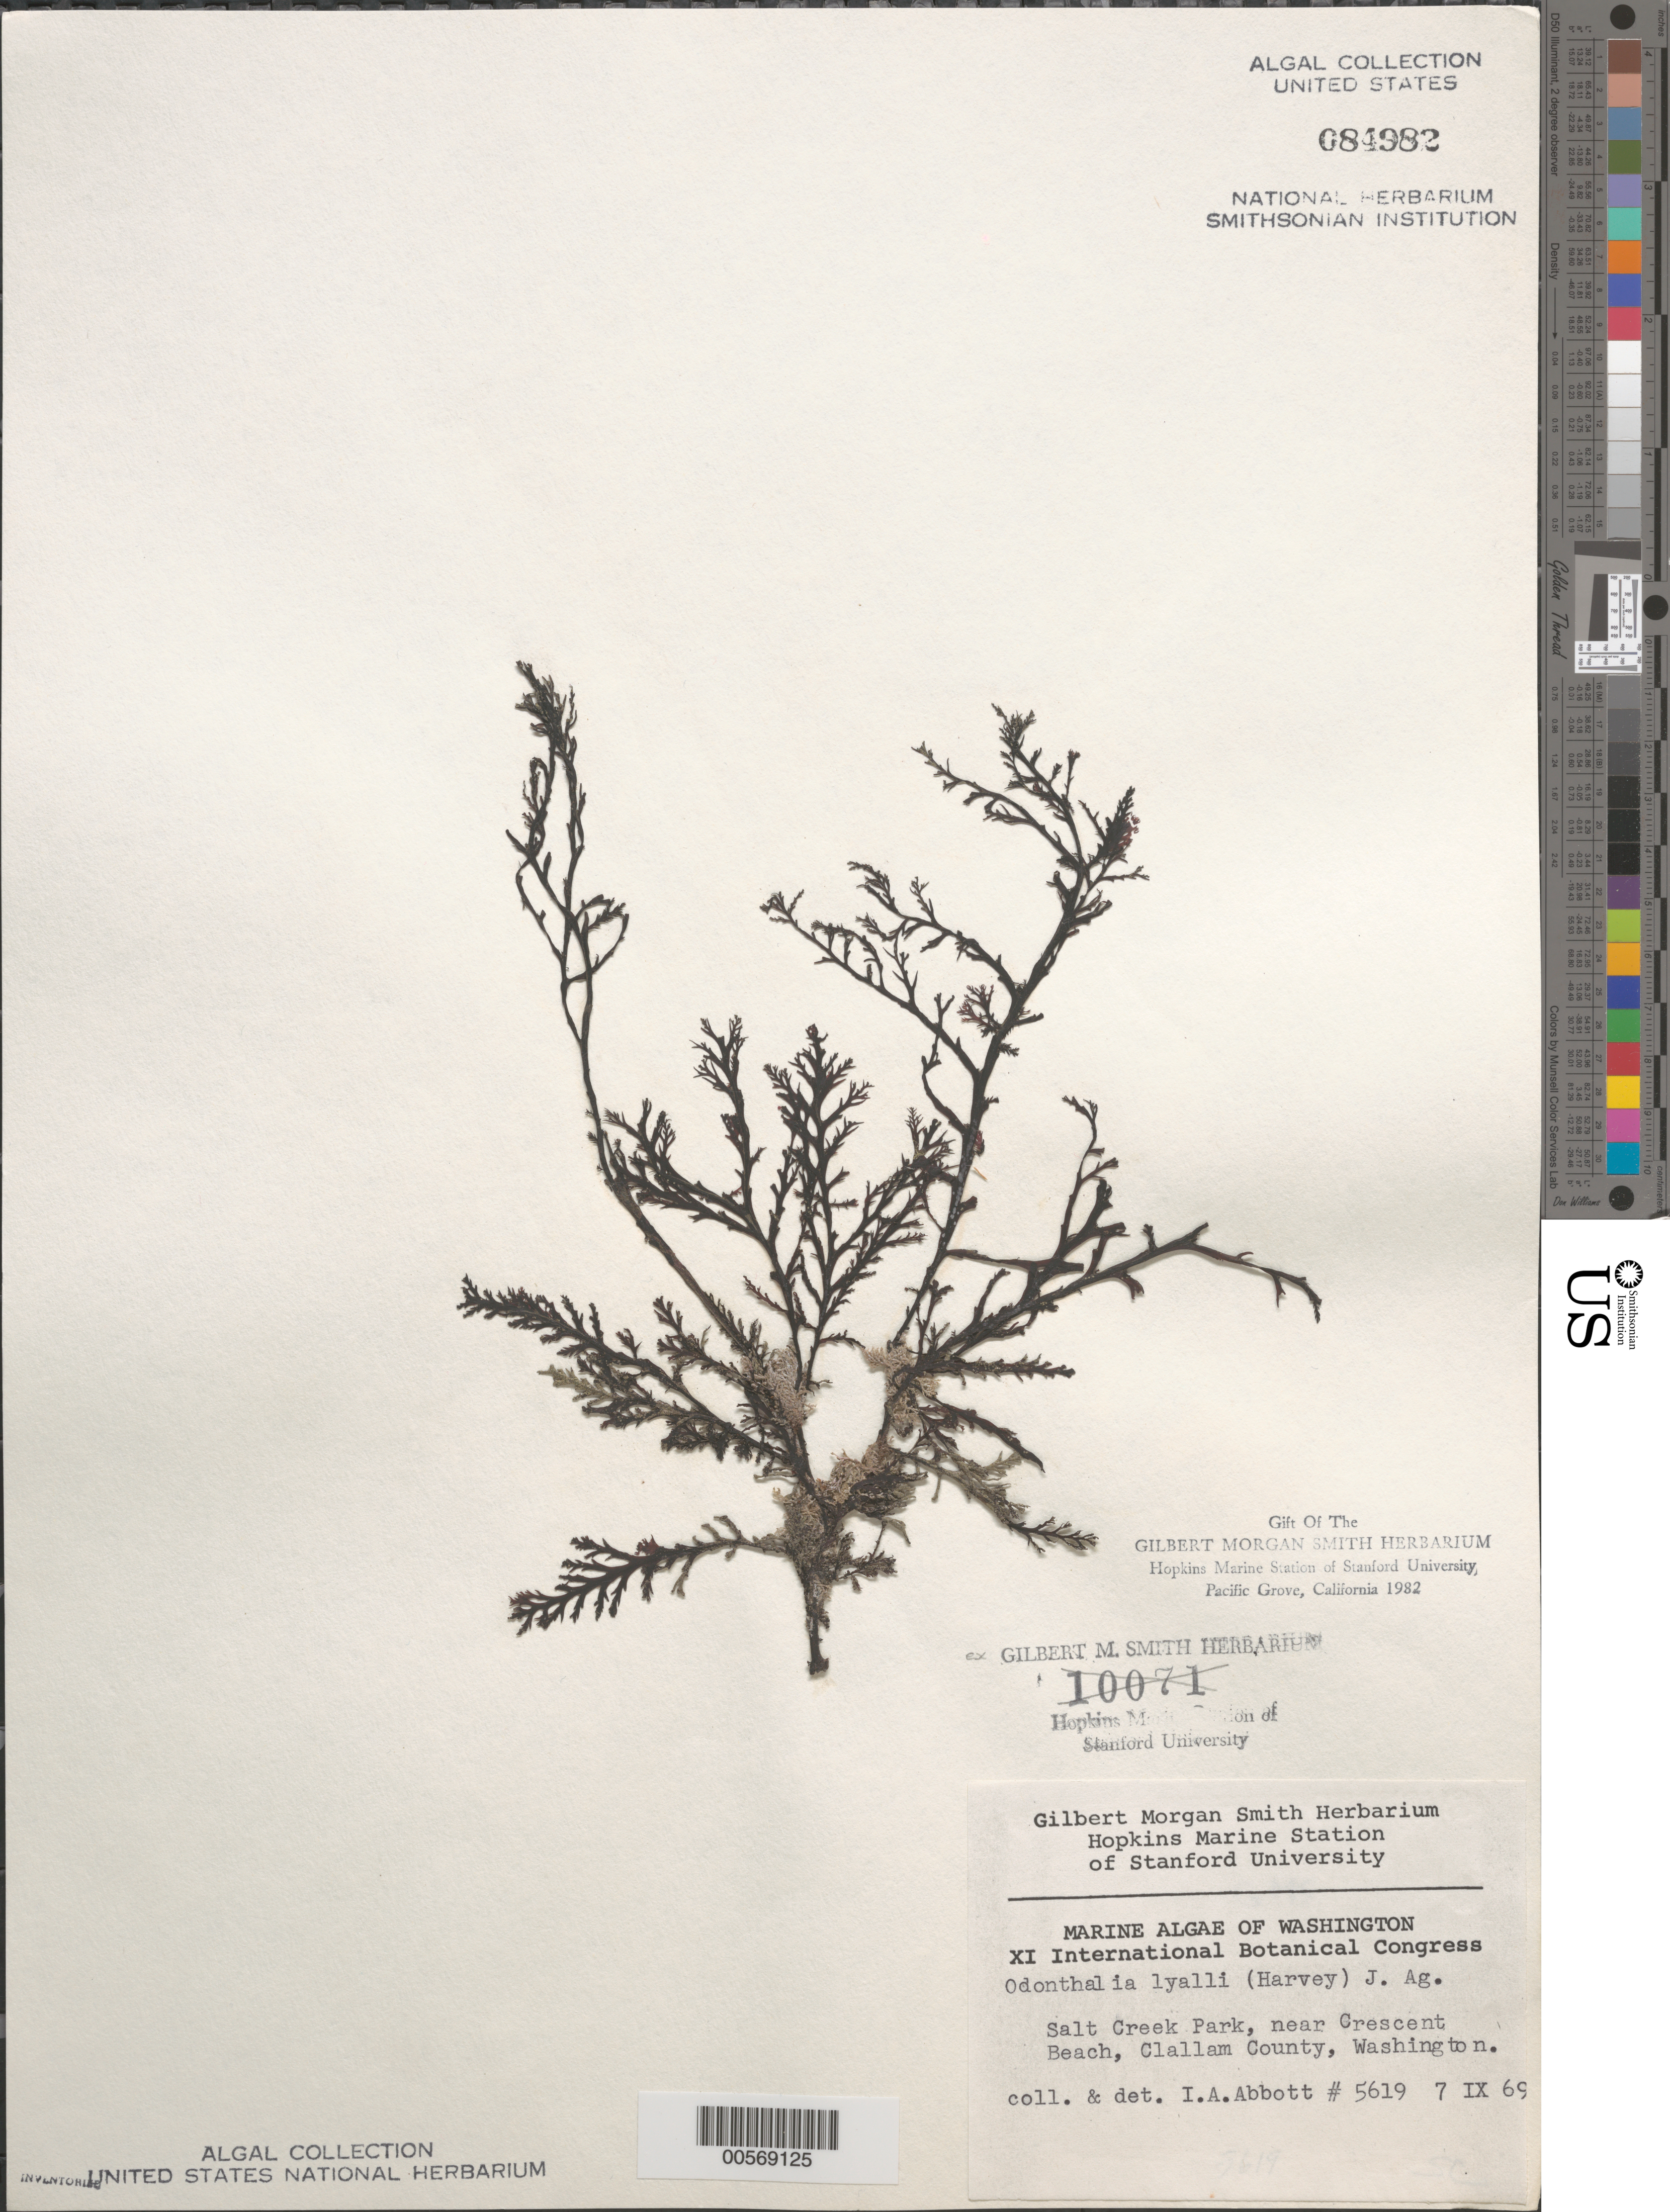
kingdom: Plantae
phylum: Rhodophyta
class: Florideophyceae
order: Ceramiales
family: Rhodomelaceae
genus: Odonthalia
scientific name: Odonthalia lyallii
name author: (Harv.) J. Agardh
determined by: Abbott, Isabella A.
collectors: I. A. Abbott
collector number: IAA 5619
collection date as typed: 07 Sep 1969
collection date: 1969-09-07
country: United States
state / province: Washington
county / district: Clallam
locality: Salt Creek Park, near Crescent Beach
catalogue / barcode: US 84982